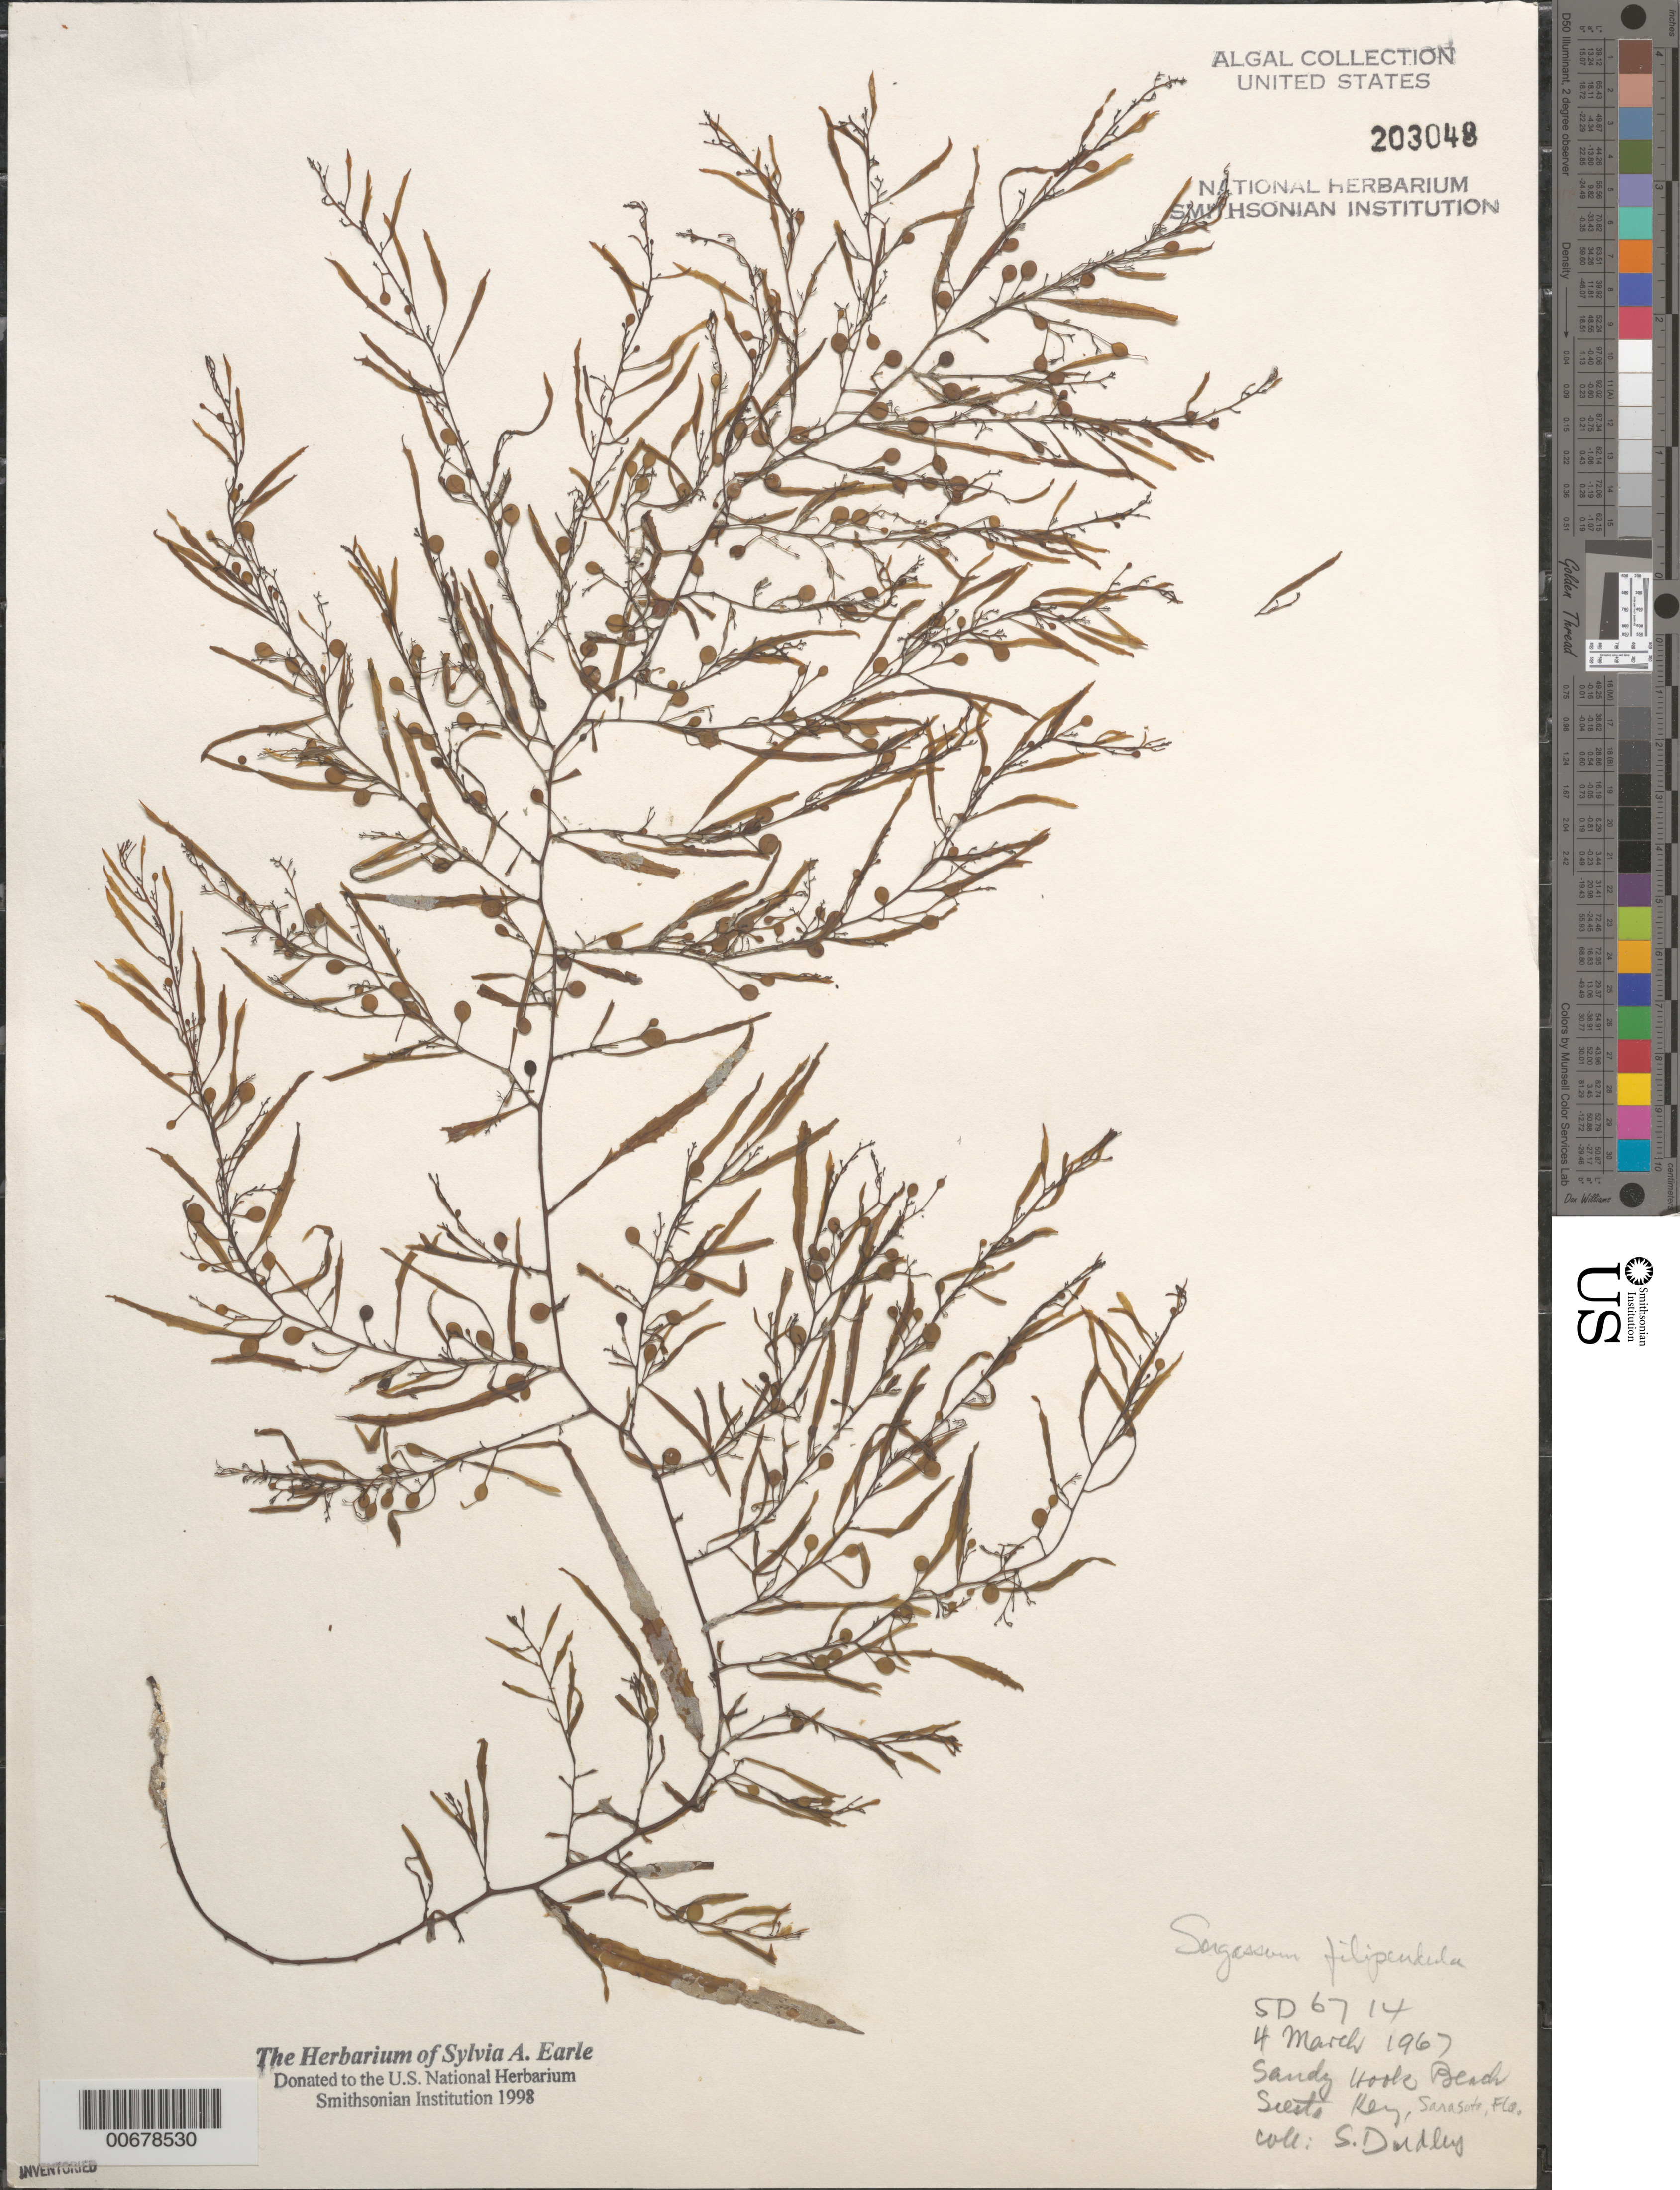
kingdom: Chromista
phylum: Ochrophyta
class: Phaeophyceae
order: Fucales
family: Sargassaceae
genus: Sargassum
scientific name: Sargassum filipendula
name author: C. Agardh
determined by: Earle, S. A.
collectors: S. Dudley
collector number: SD 67 14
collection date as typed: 04 Mar 1967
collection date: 1967-03-04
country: United States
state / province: Florida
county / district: Sarasota County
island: Siesta Key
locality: Sandy Hook Beach, Sarasota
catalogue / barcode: US 203048